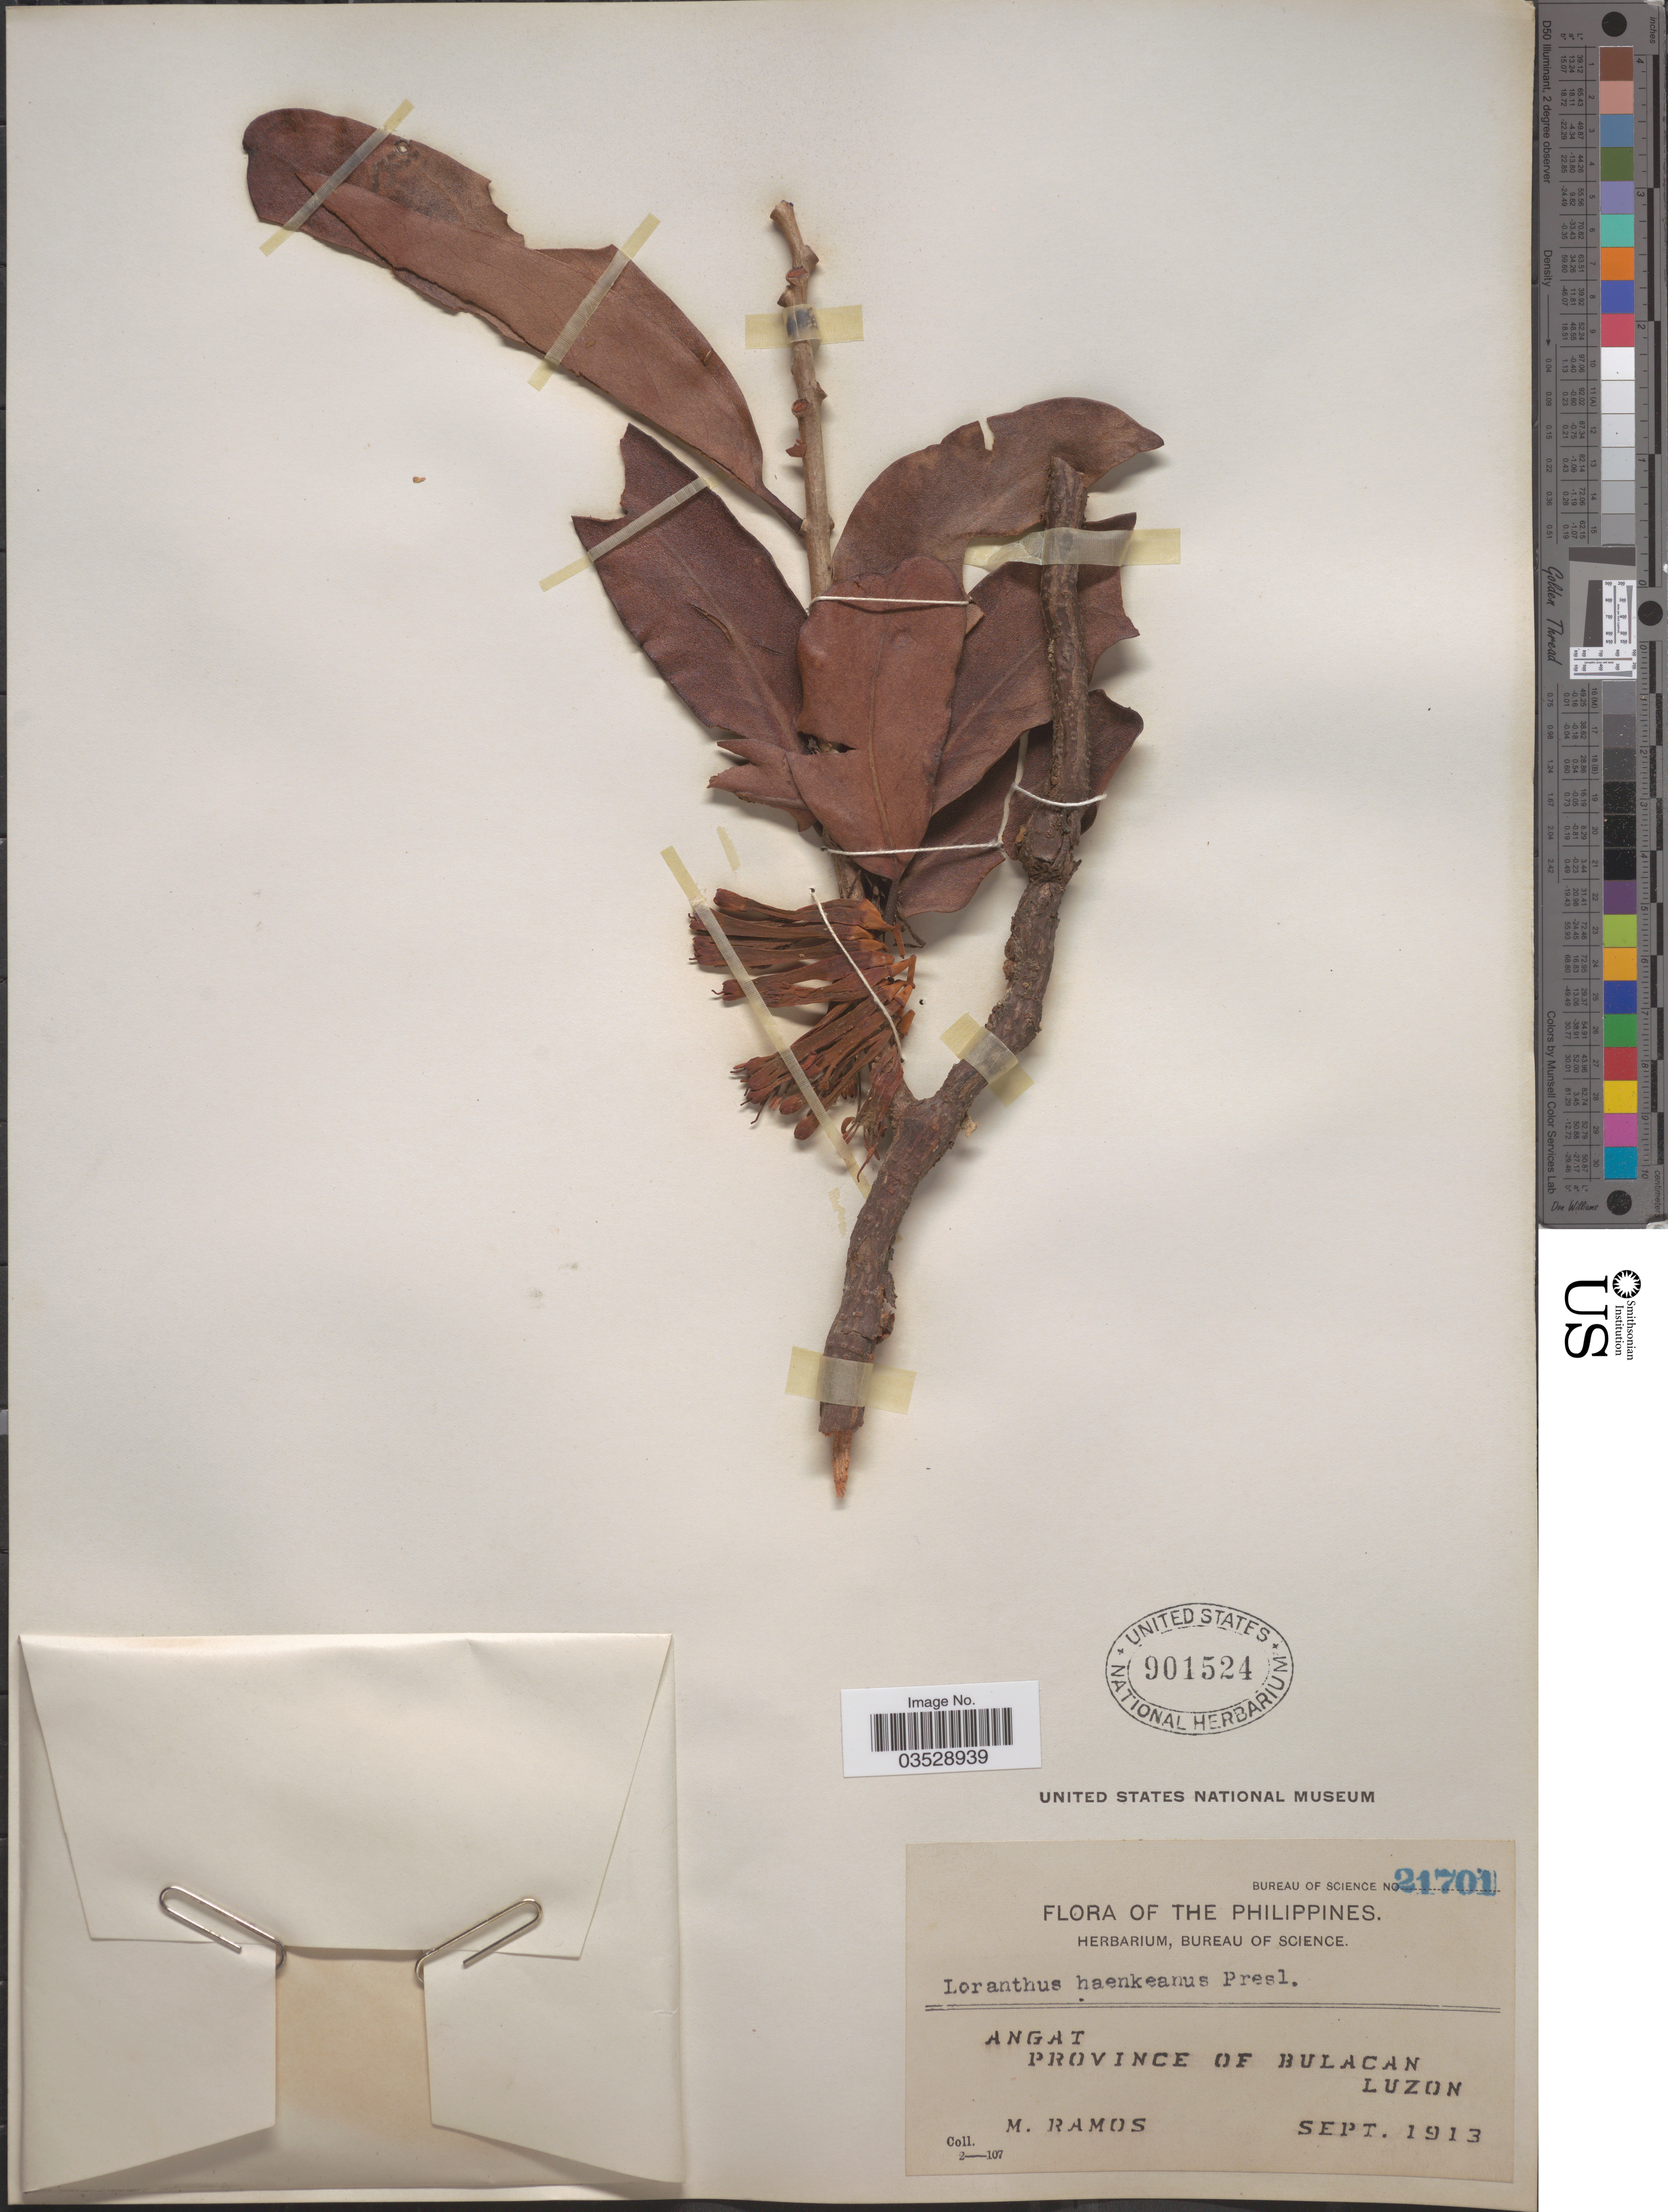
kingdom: Plantae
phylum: Tracheophyta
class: Magnoliopsida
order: Santalales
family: Loranthaceae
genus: Amyema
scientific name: Amyema haenkeana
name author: Danser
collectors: M. Ramos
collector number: Bureau of Science 21701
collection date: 1913-09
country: Philippines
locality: Angat. Province of Bulacan Luzon.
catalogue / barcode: US 901524